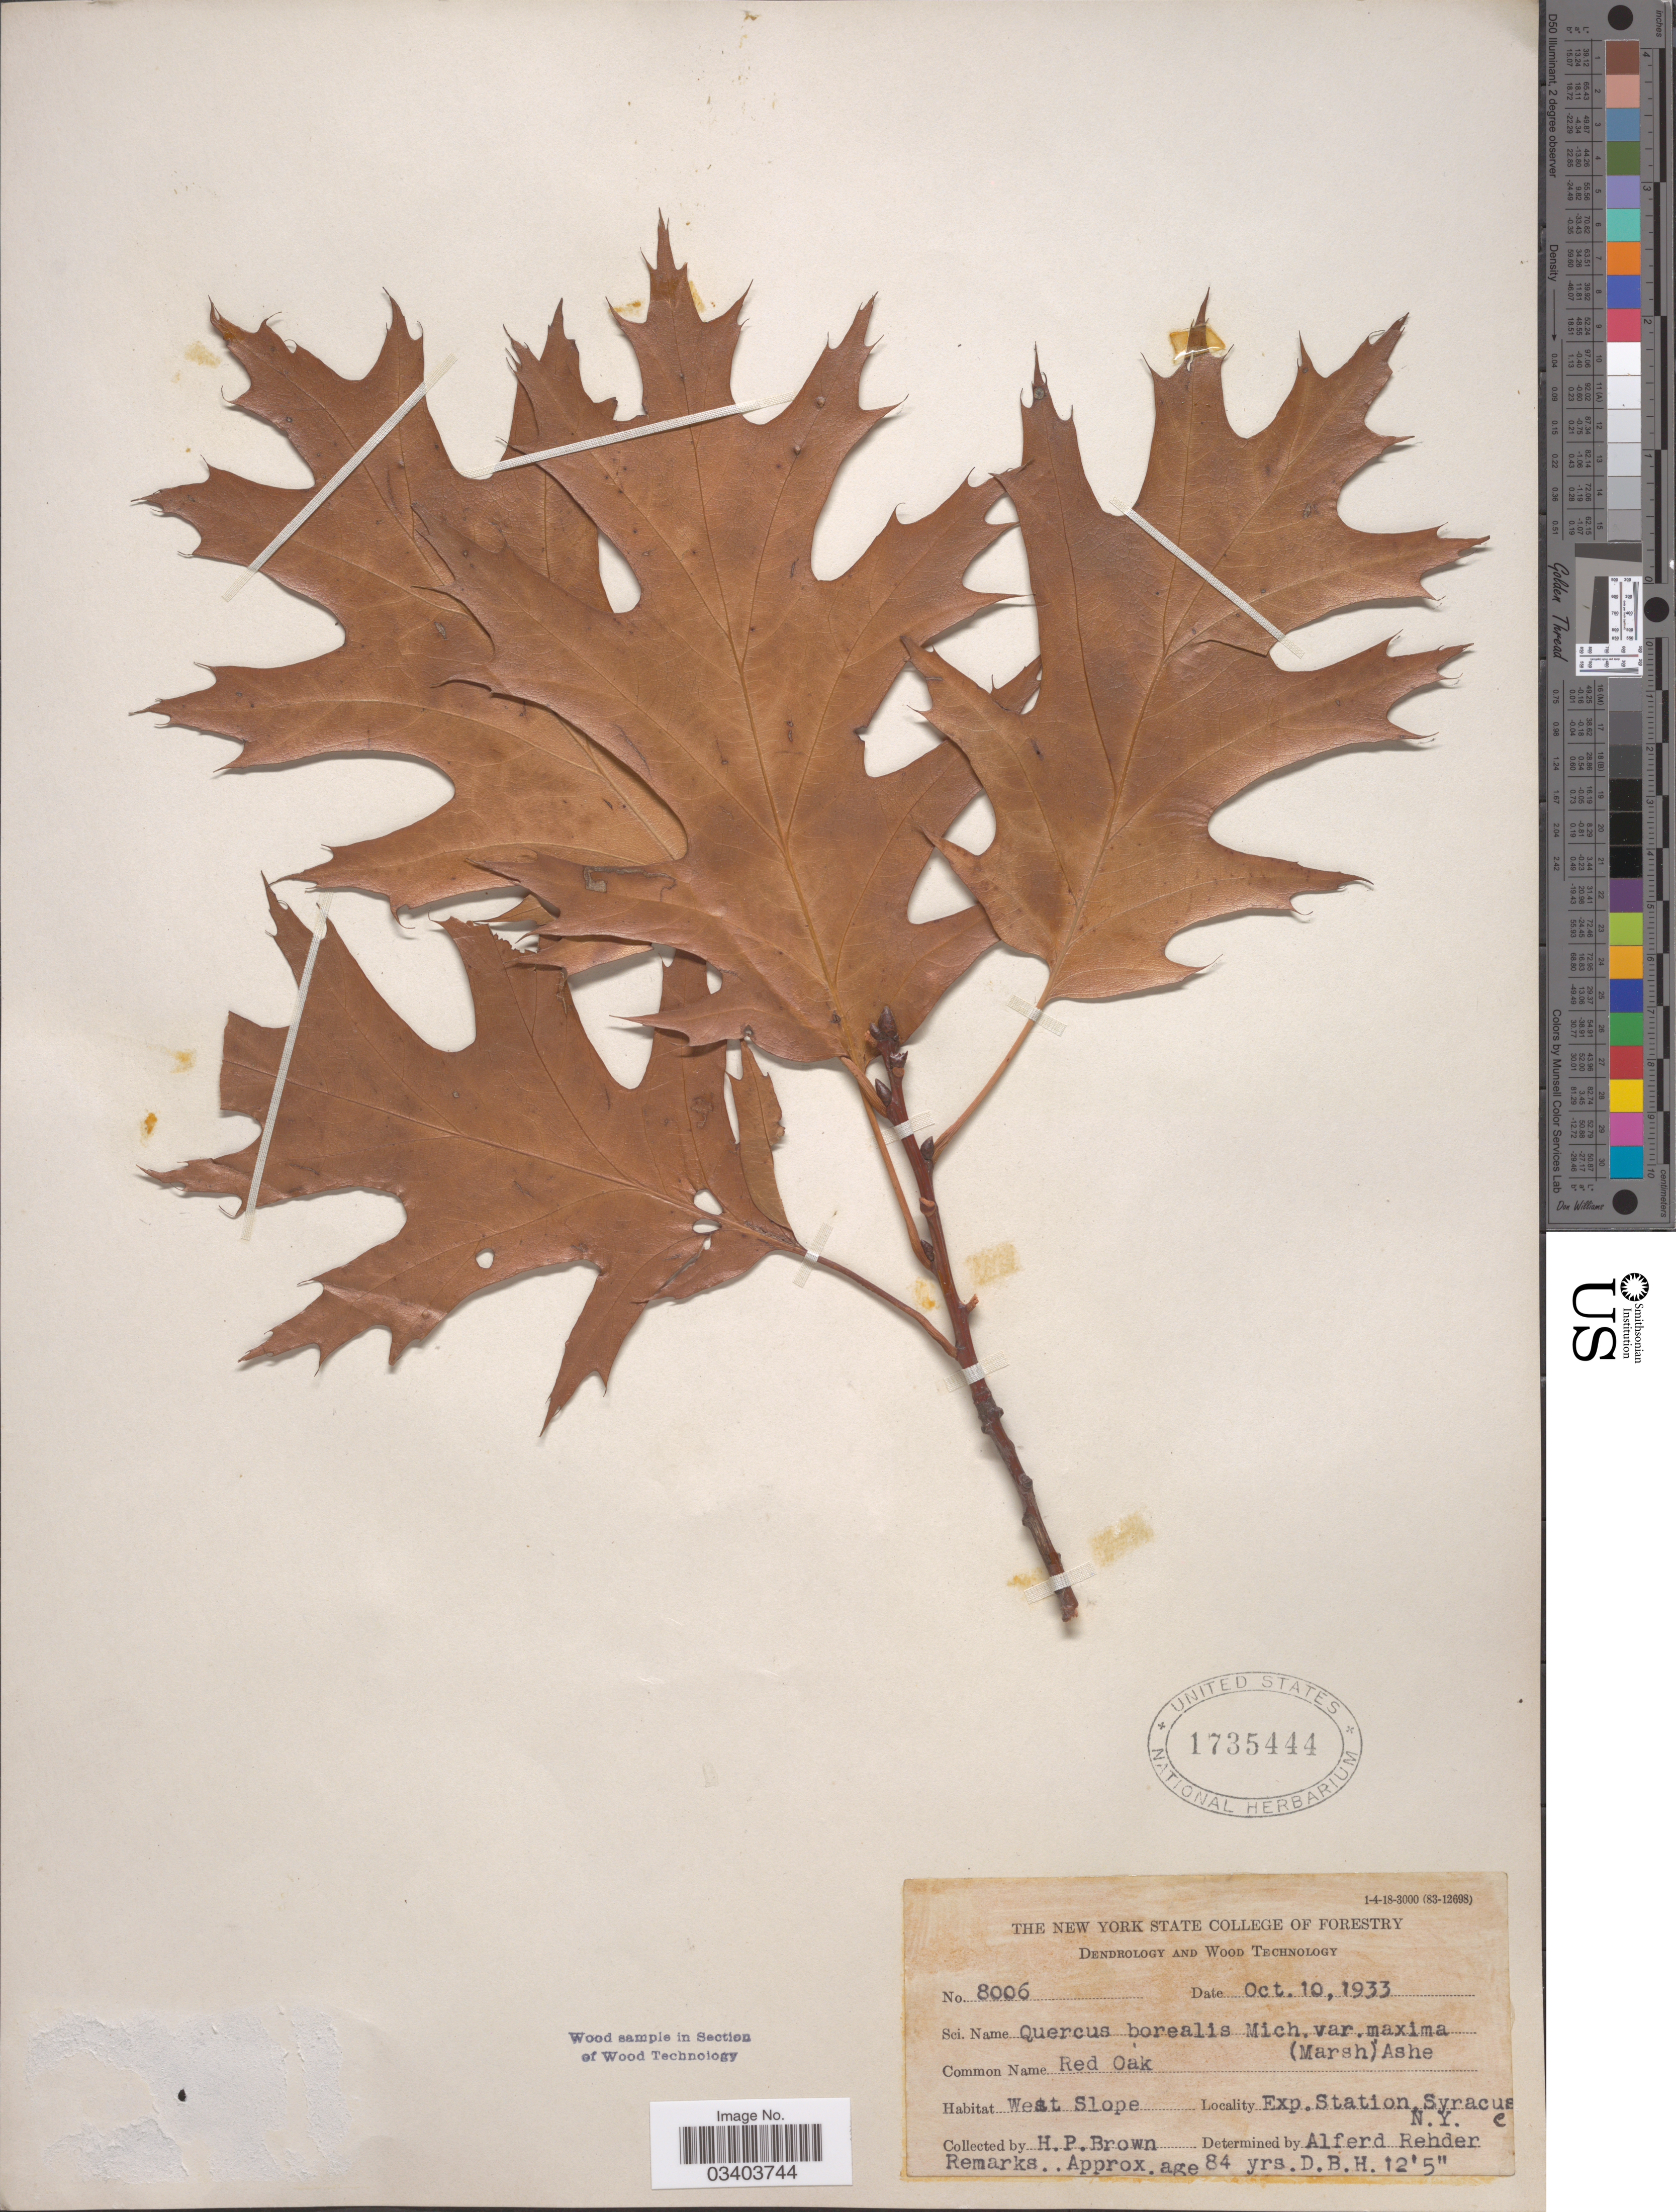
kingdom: Plantae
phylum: Tracheophyta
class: Magnoliopsida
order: Fagales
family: Fagaceae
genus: Quercus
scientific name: Quercus borealis var. maxima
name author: (Marshall) Sarg.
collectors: H. P. Brown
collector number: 8006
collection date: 1933-10-10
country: United States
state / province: New York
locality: West Slope. Exp. Station Syracuse.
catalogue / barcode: US 1735444